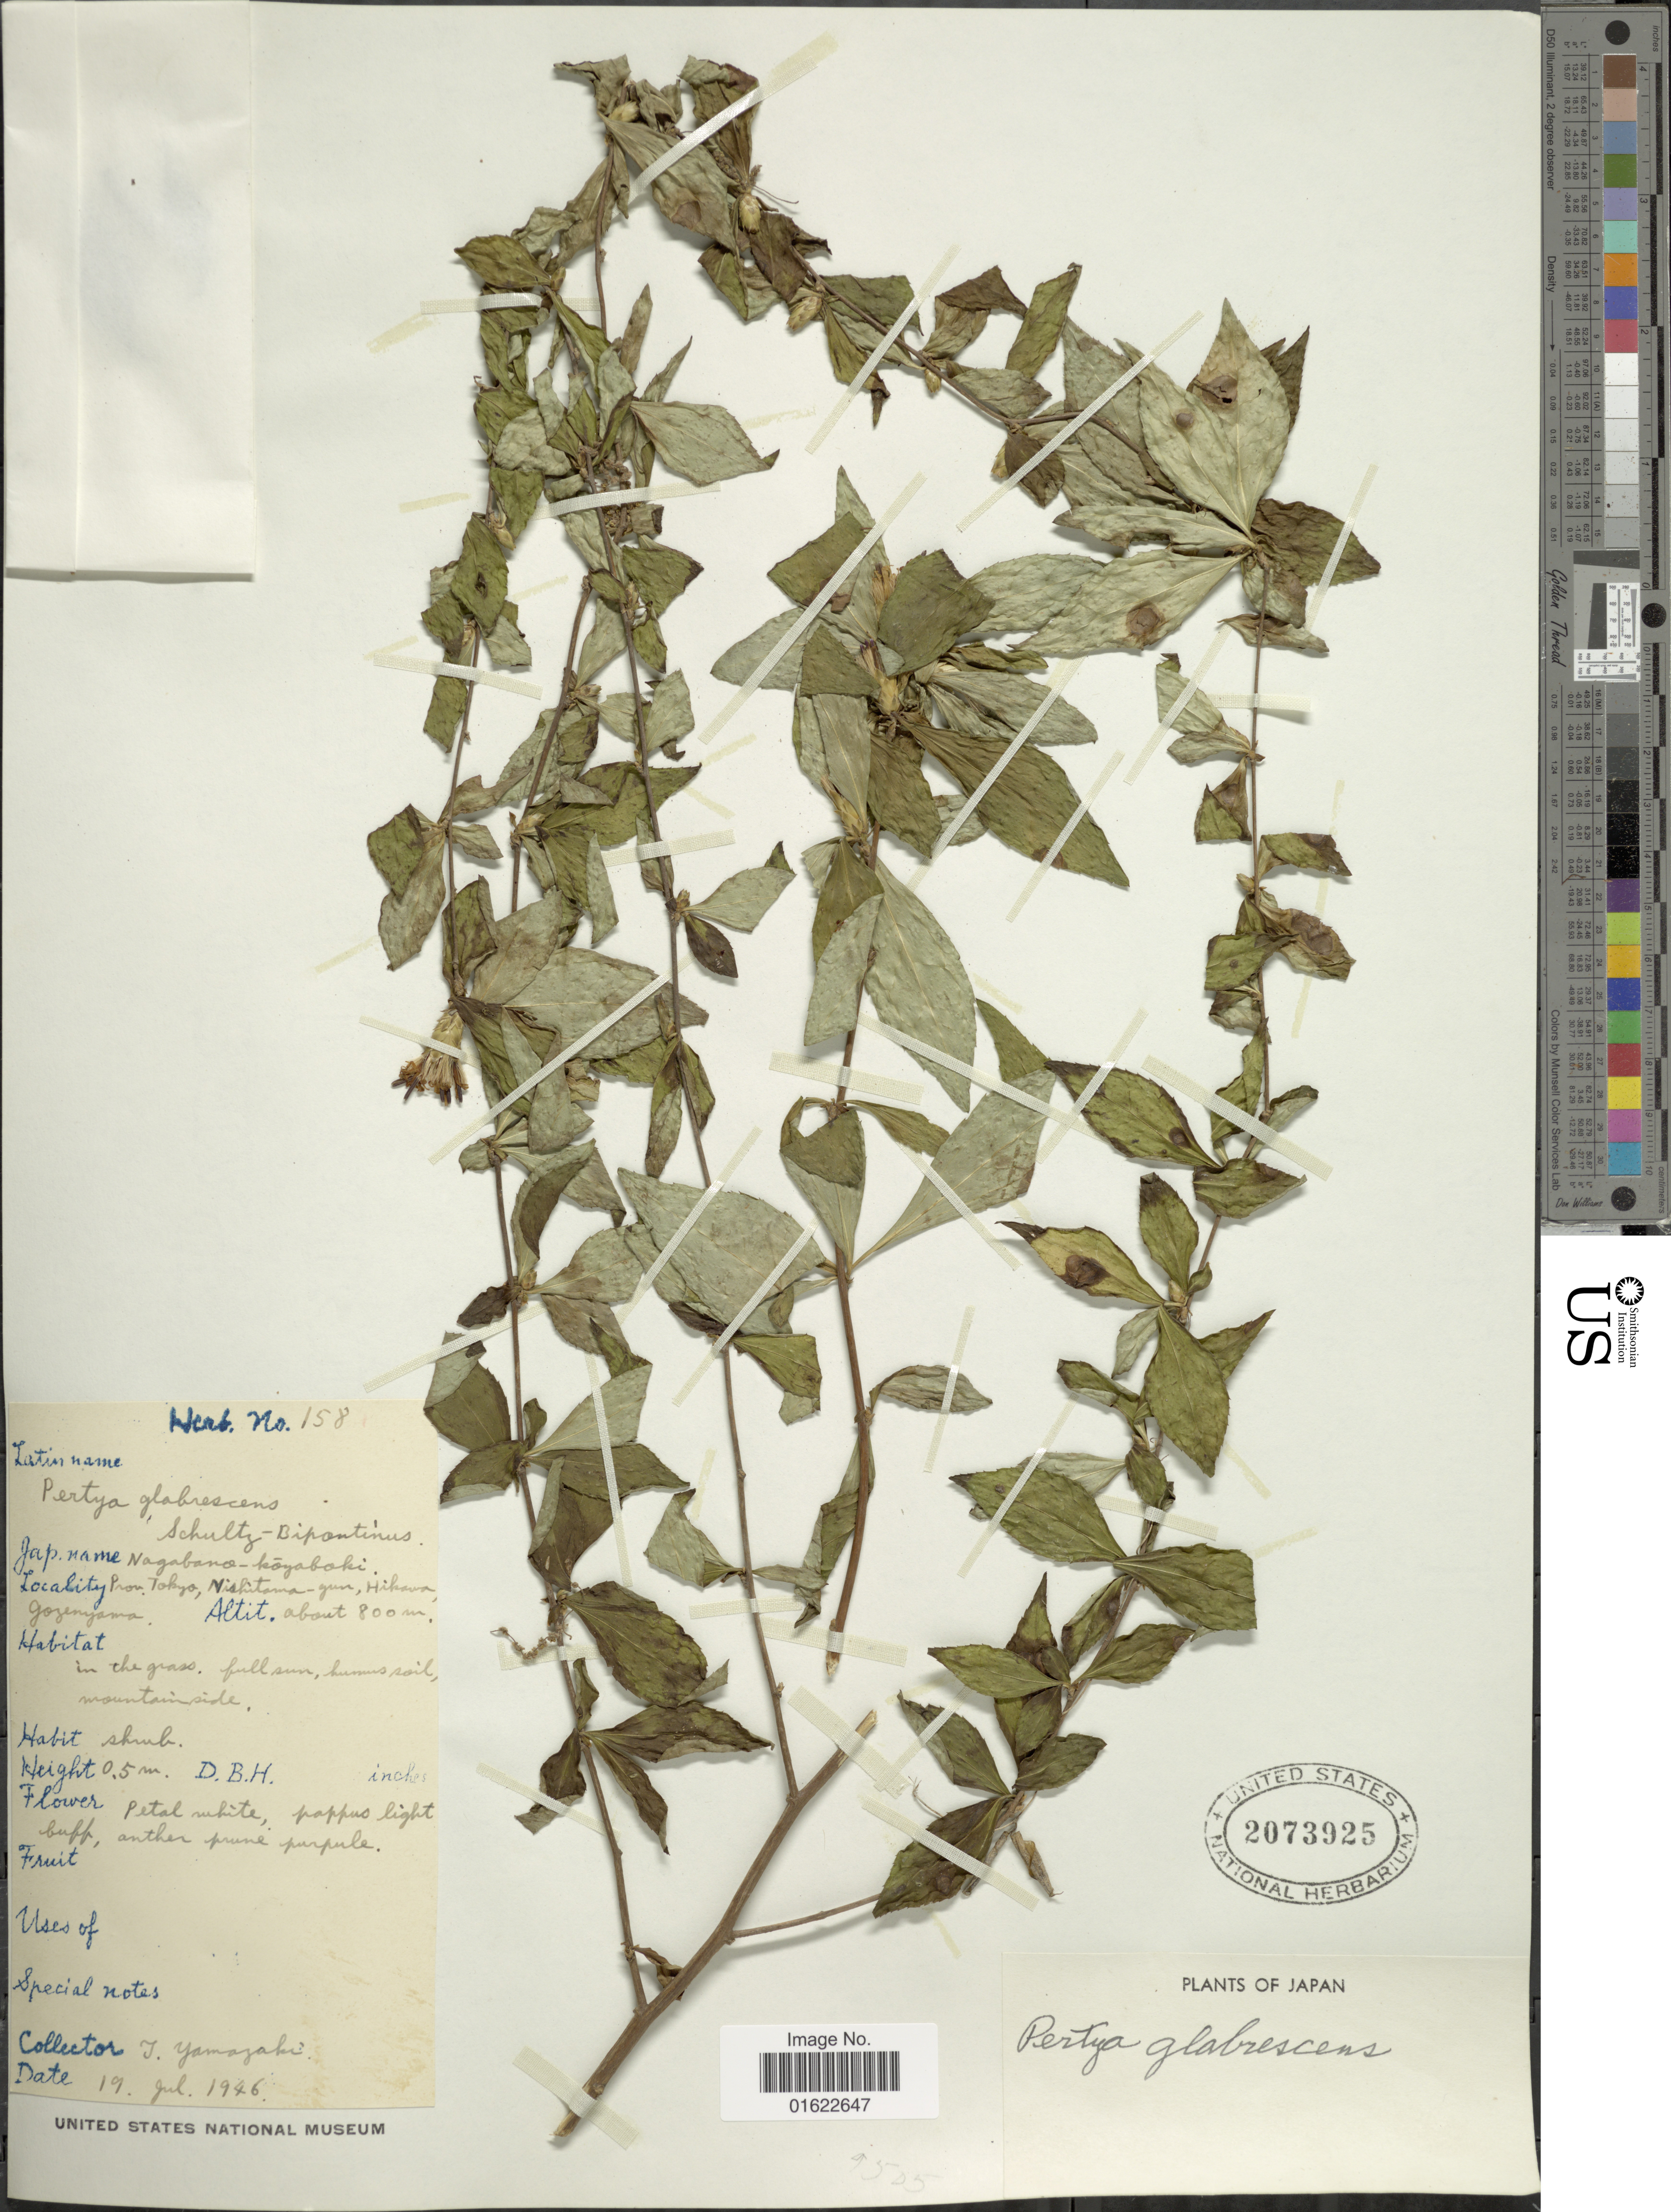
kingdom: Plantae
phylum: Tracheophyta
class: Magnoliopsida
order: Asterales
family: Asteraceae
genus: Pertya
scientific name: Pertya glabrescens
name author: Sch. Bip.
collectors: T. Yamagaki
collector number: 158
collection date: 1946-07-19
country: Japan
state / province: Tokyo, Federal City of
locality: Nishitama-gun, Hikawa, Gozenyama.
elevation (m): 800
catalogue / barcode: US 2073925